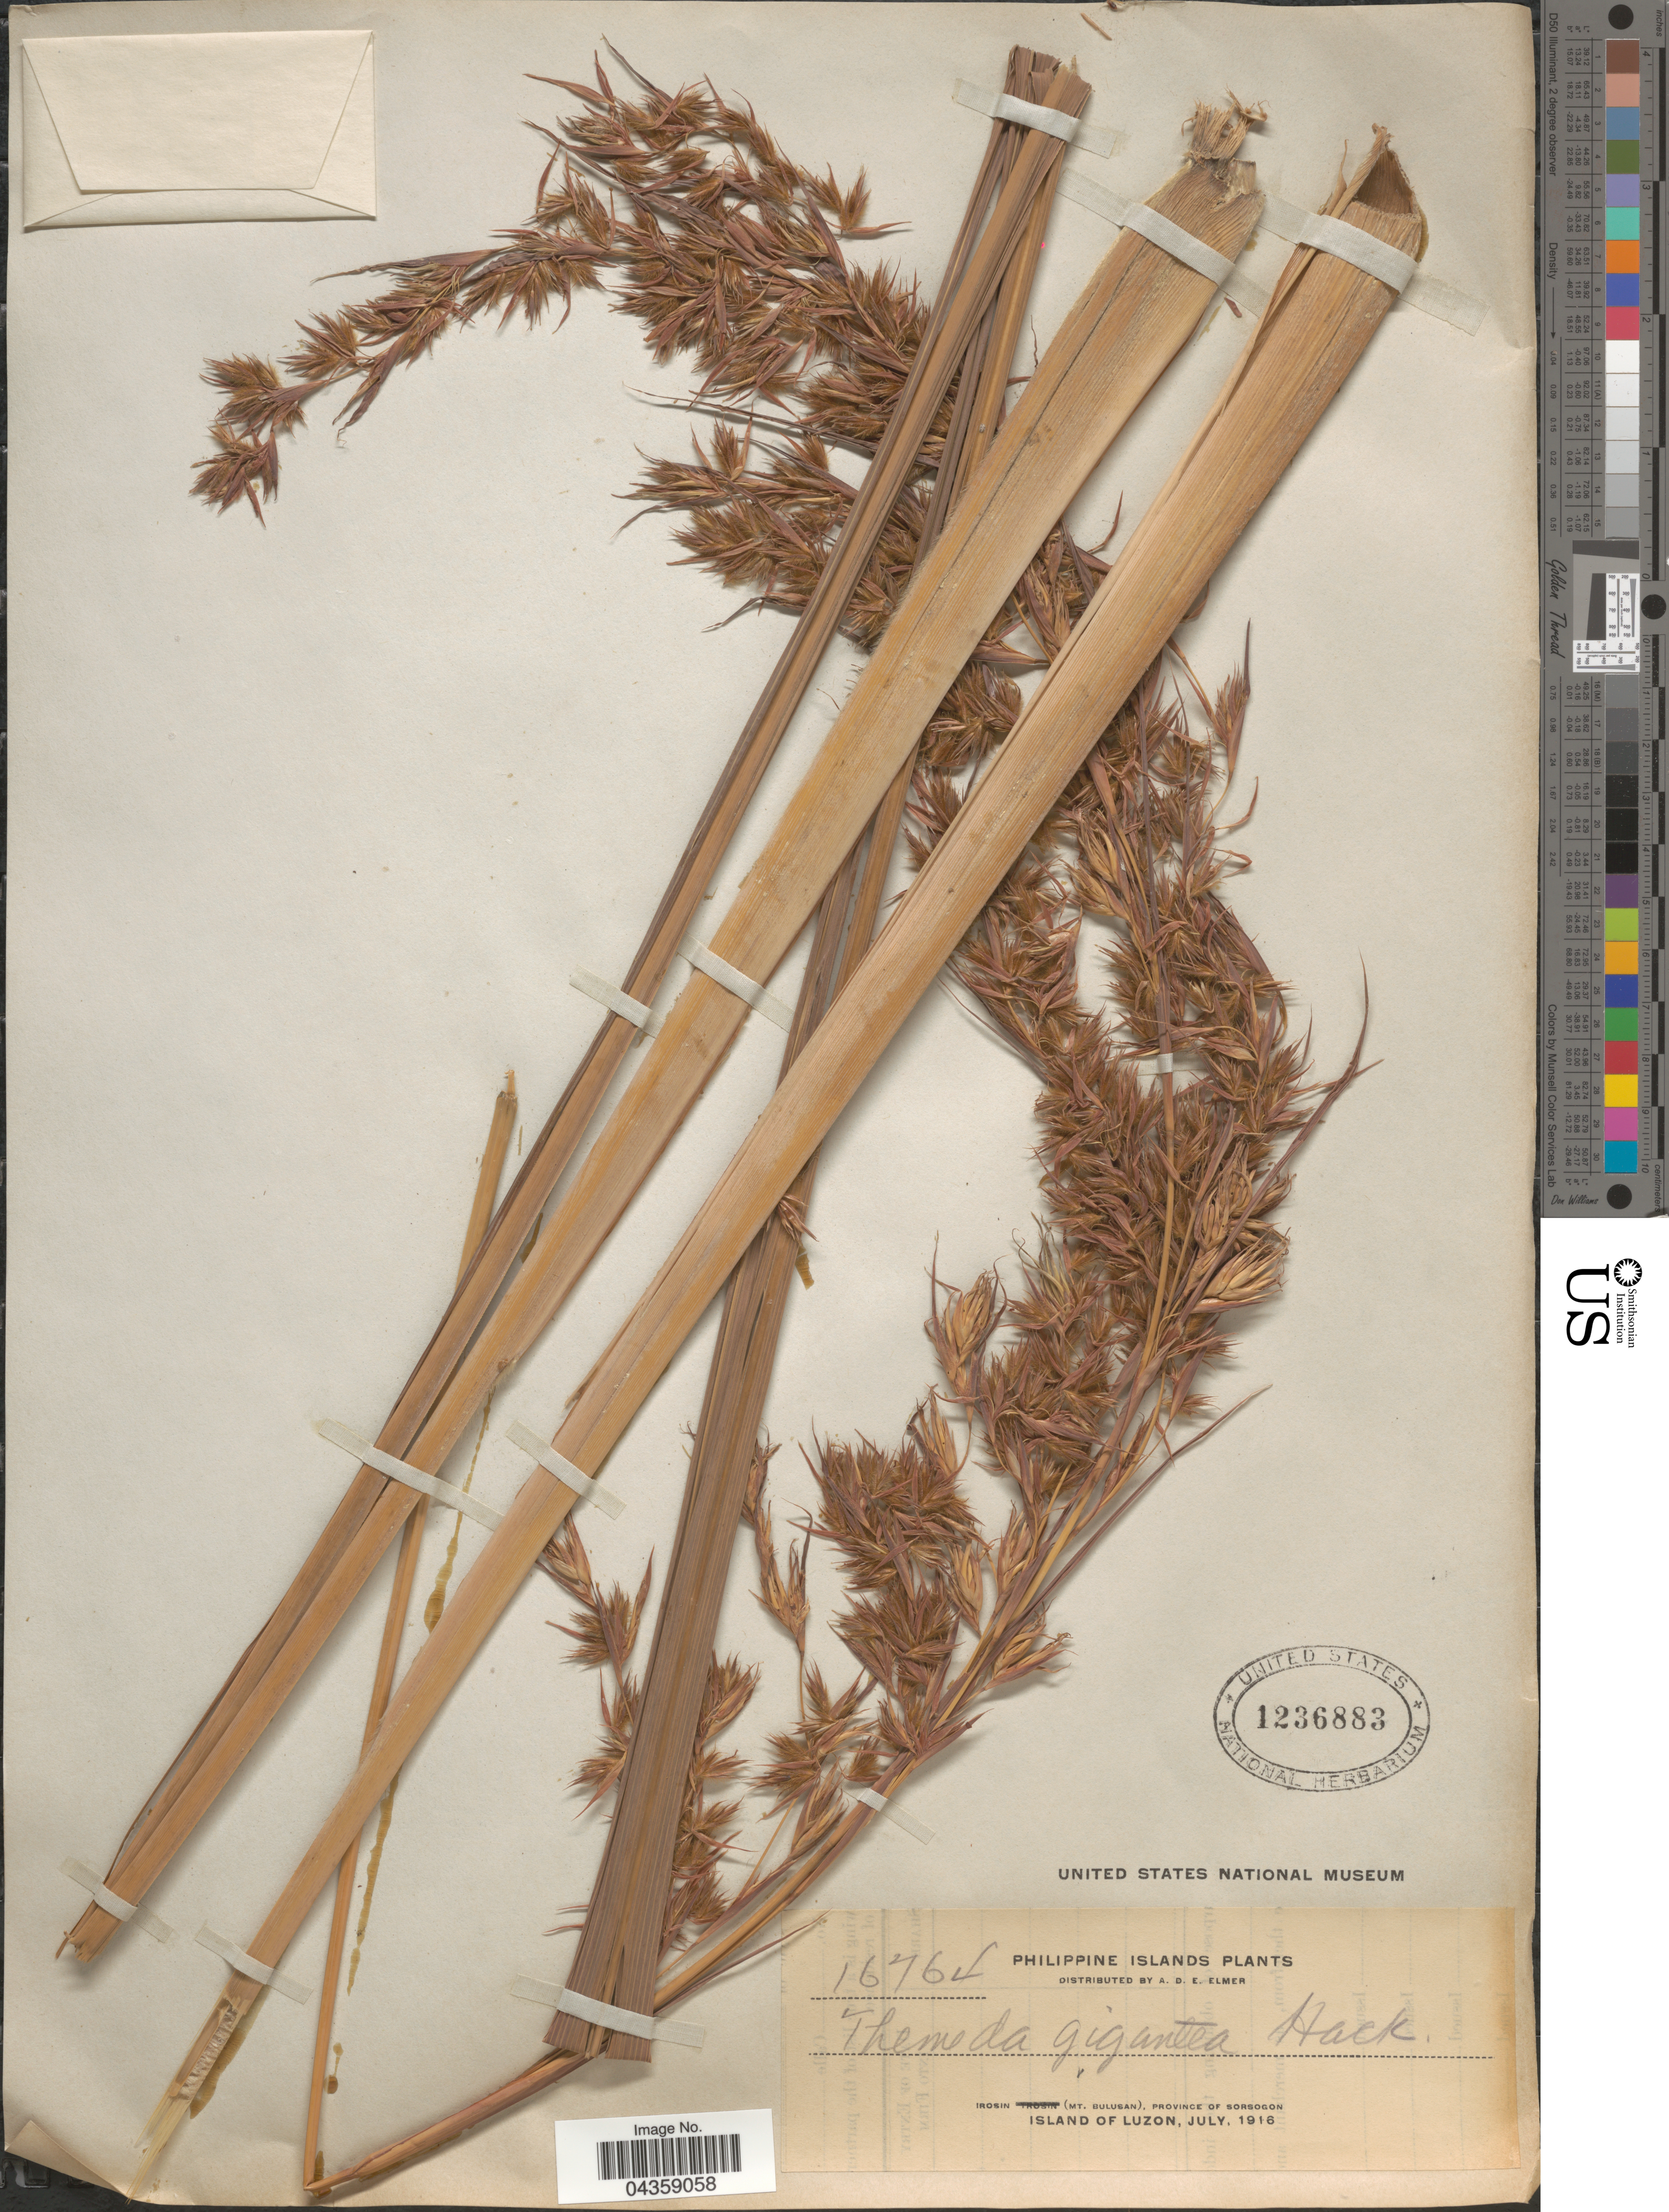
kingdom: Plantae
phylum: Tracheophyta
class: Liliopsida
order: Poales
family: Poaceae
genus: Themeda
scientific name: Themeda gigantea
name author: Hack.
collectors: A. D. E. Elmer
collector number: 16764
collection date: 1916-07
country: Philippines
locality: Philippine Islands. Irosin (Mt. Bulusan), Province of Sorsogon. Island of Luzon.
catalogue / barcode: US 1236883